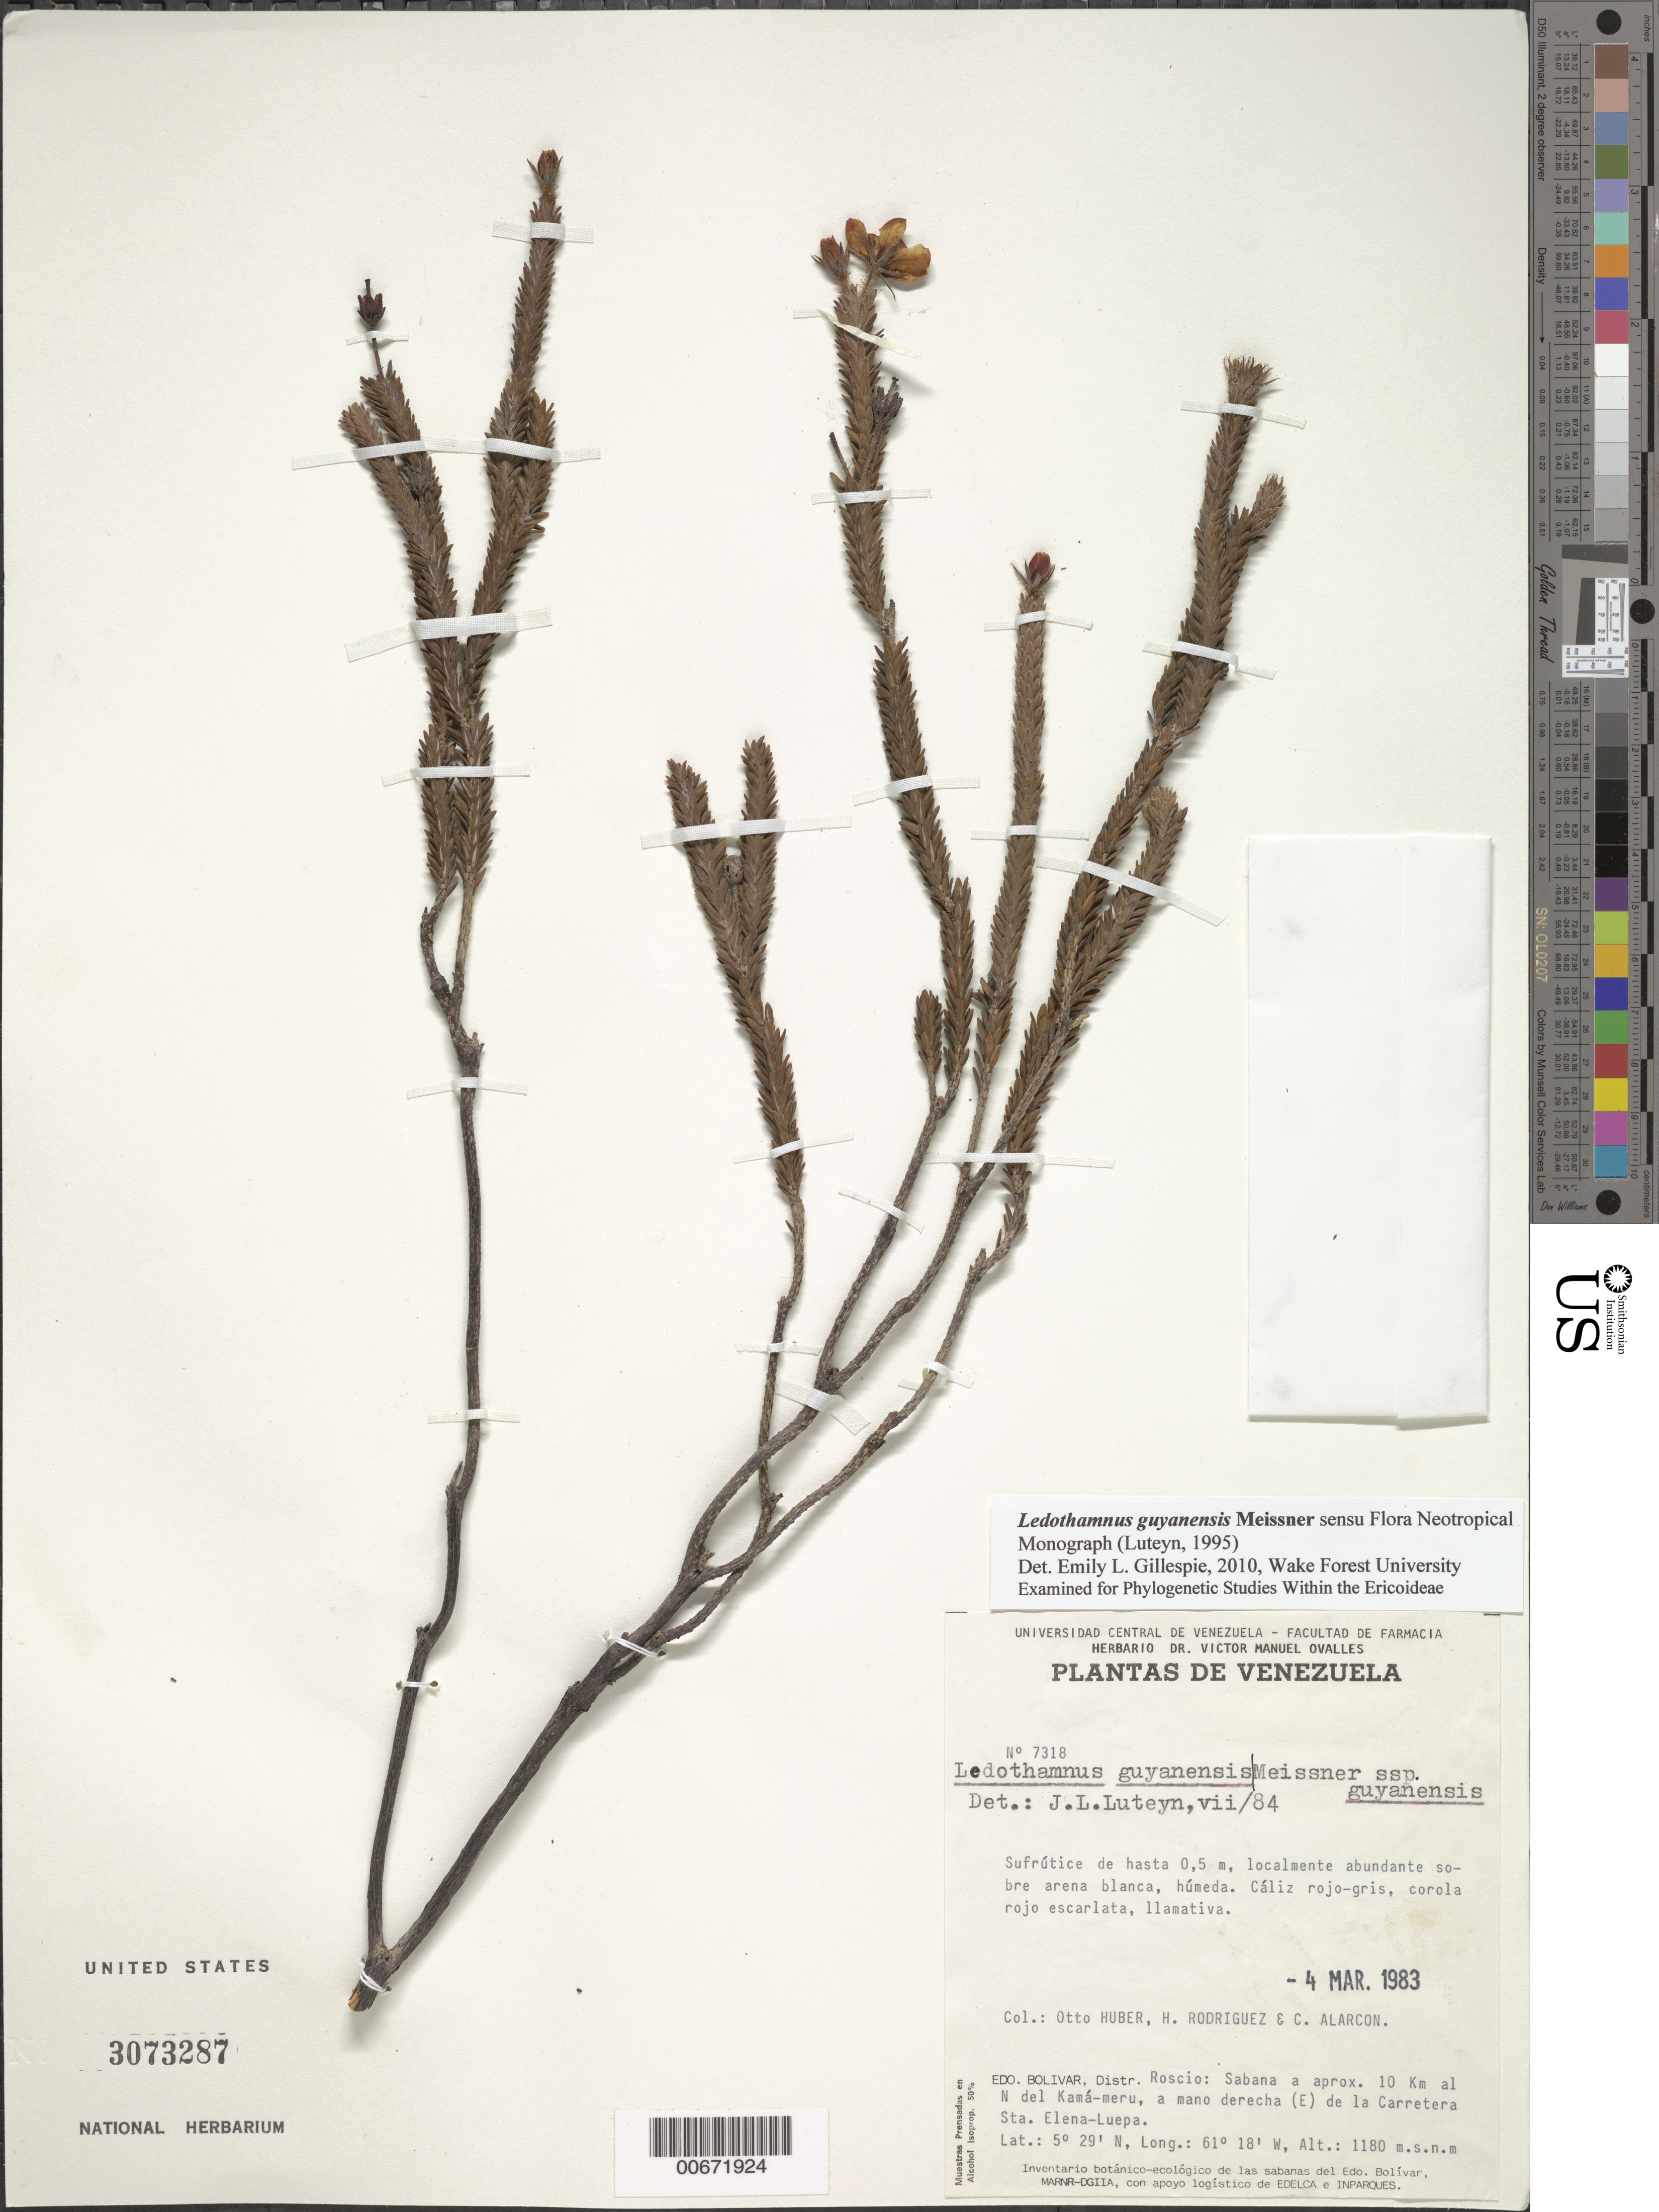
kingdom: Plantae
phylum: Tracheophyta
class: Magnoliopsida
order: Ericales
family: Ericaceae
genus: Ledothamnus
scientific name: Ledothamnus guyanensis subsp. guyanensis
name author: Meisn.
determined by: Luteyn, J. L.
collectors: O. Huber, H. Rodriguez & C. Alarcon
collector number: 7318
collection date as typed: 4-Mar-83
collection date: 1983-03-04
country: Venezuela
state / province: Bolívar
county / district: Roscio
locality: Kamá-meru, 10 km N, E de la Carretera Sta. Elena-Luepa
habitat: Sobre arena blanca, húmeda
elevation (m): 1180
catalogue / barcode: US 3073287